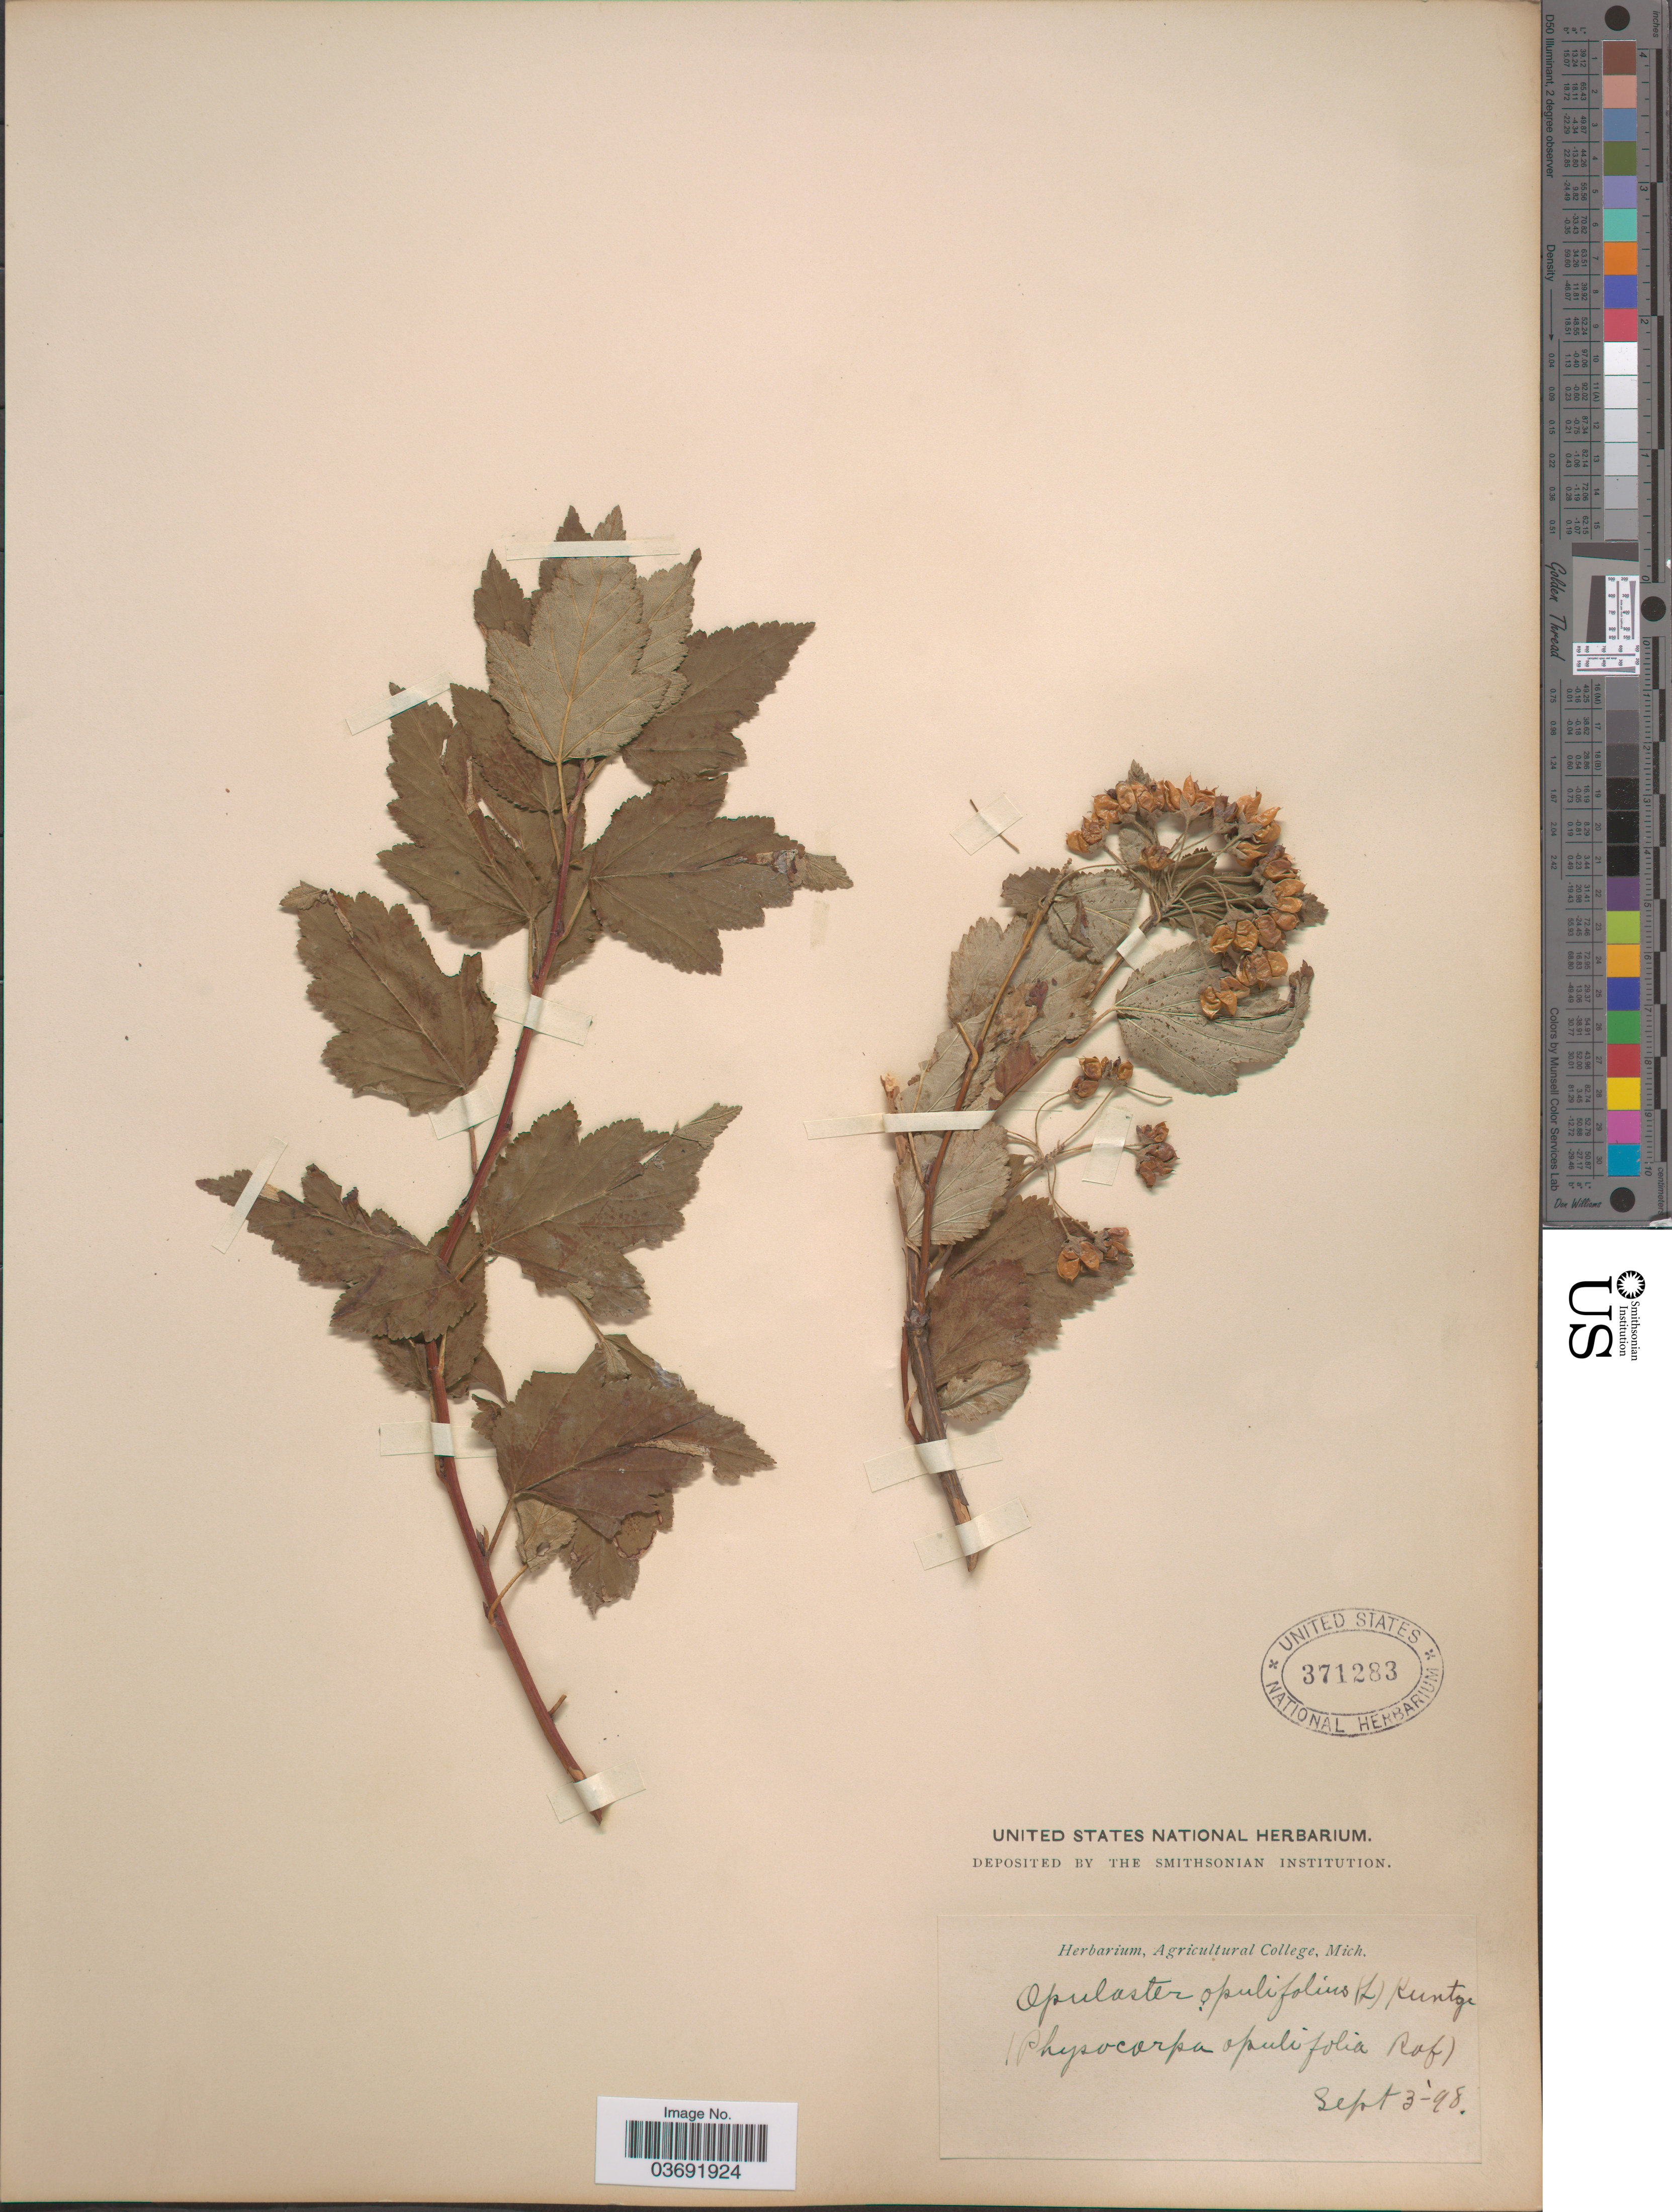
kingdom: Plantae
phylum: Tracheophyta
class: Magnoliopsida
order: Rosales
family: Rosaceae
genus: Physocarpus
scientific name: Physocarpus opulifolius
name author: (L.) Maxim.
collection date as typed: Transcribed d/m/y: 3/9/98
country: United States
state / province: Michigan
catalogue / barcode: US 371283